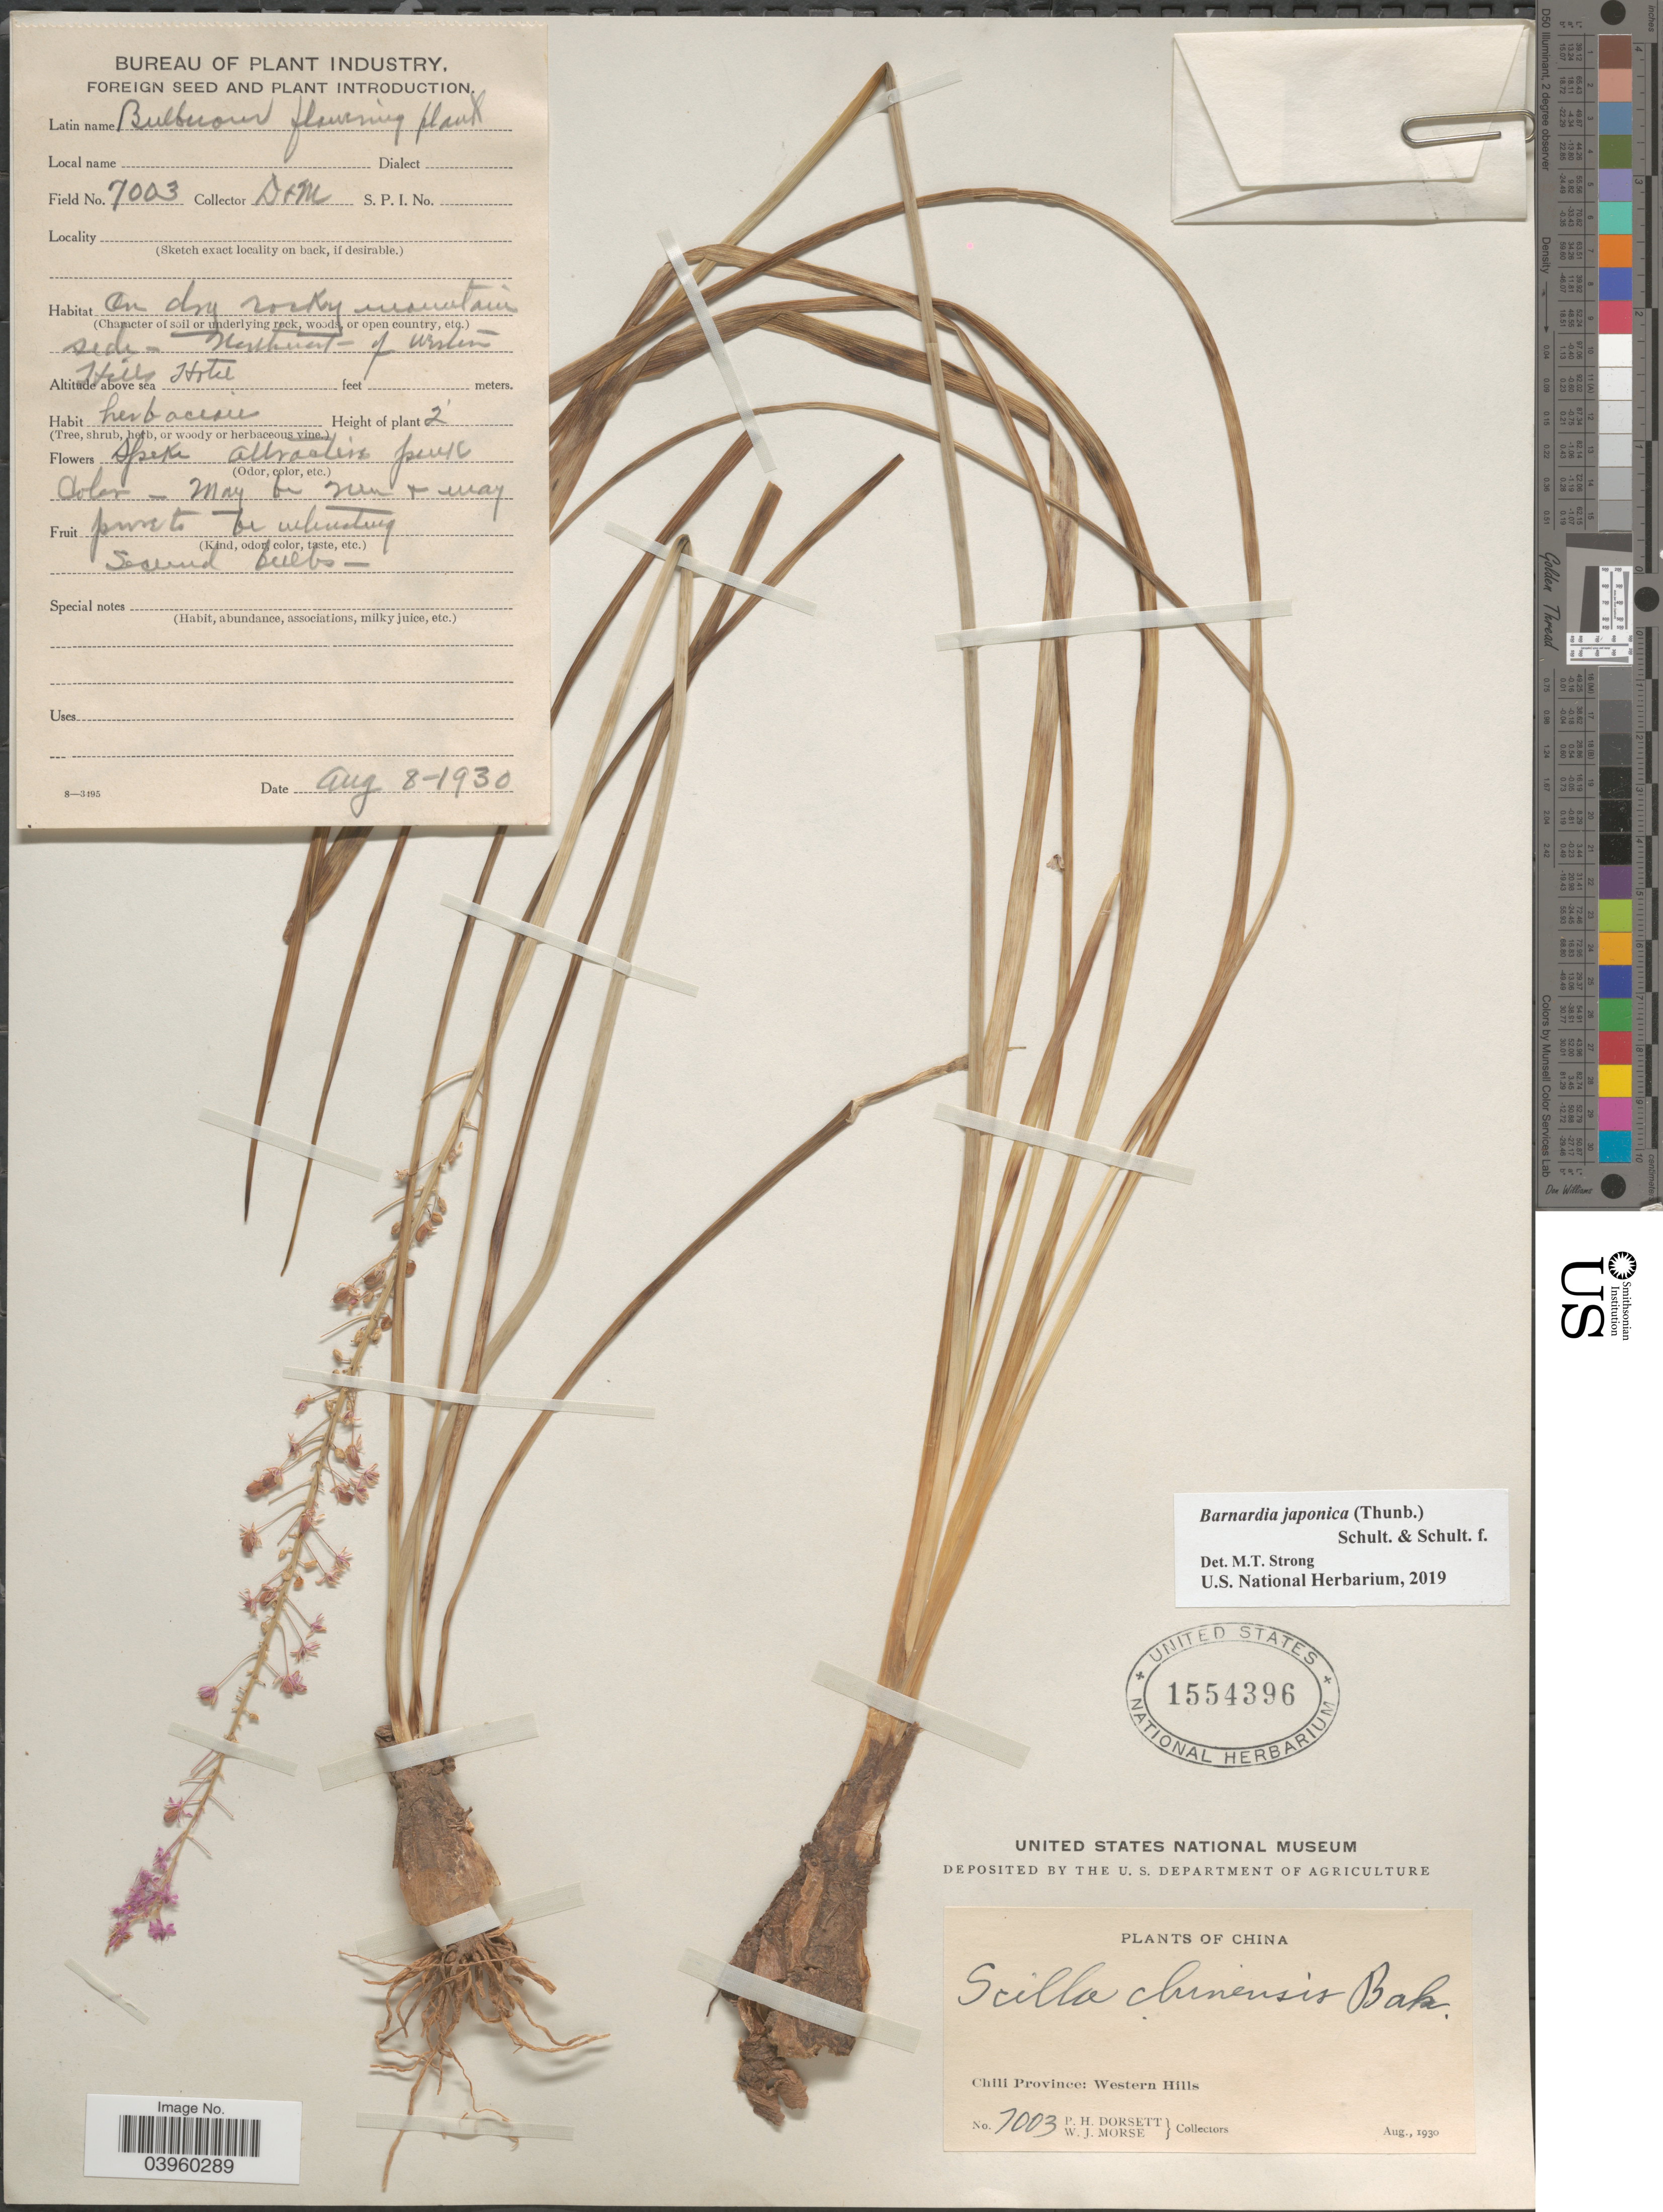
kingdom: Plantae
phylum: Tracheophyta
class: Liliopsida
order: Asparagales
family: Asparagaceae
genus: Barnardia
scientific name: Barnardia japonica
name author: (Thunb.) Schult. & Schult. f.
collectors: P. H. Dorsett & W. J. Morse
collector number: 7003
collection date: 1930-08-08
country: China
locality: On dry rocky mountain side - Northwest of Western Hills Hotel. Chili Province: Western Hills.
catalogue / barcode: US 1554396